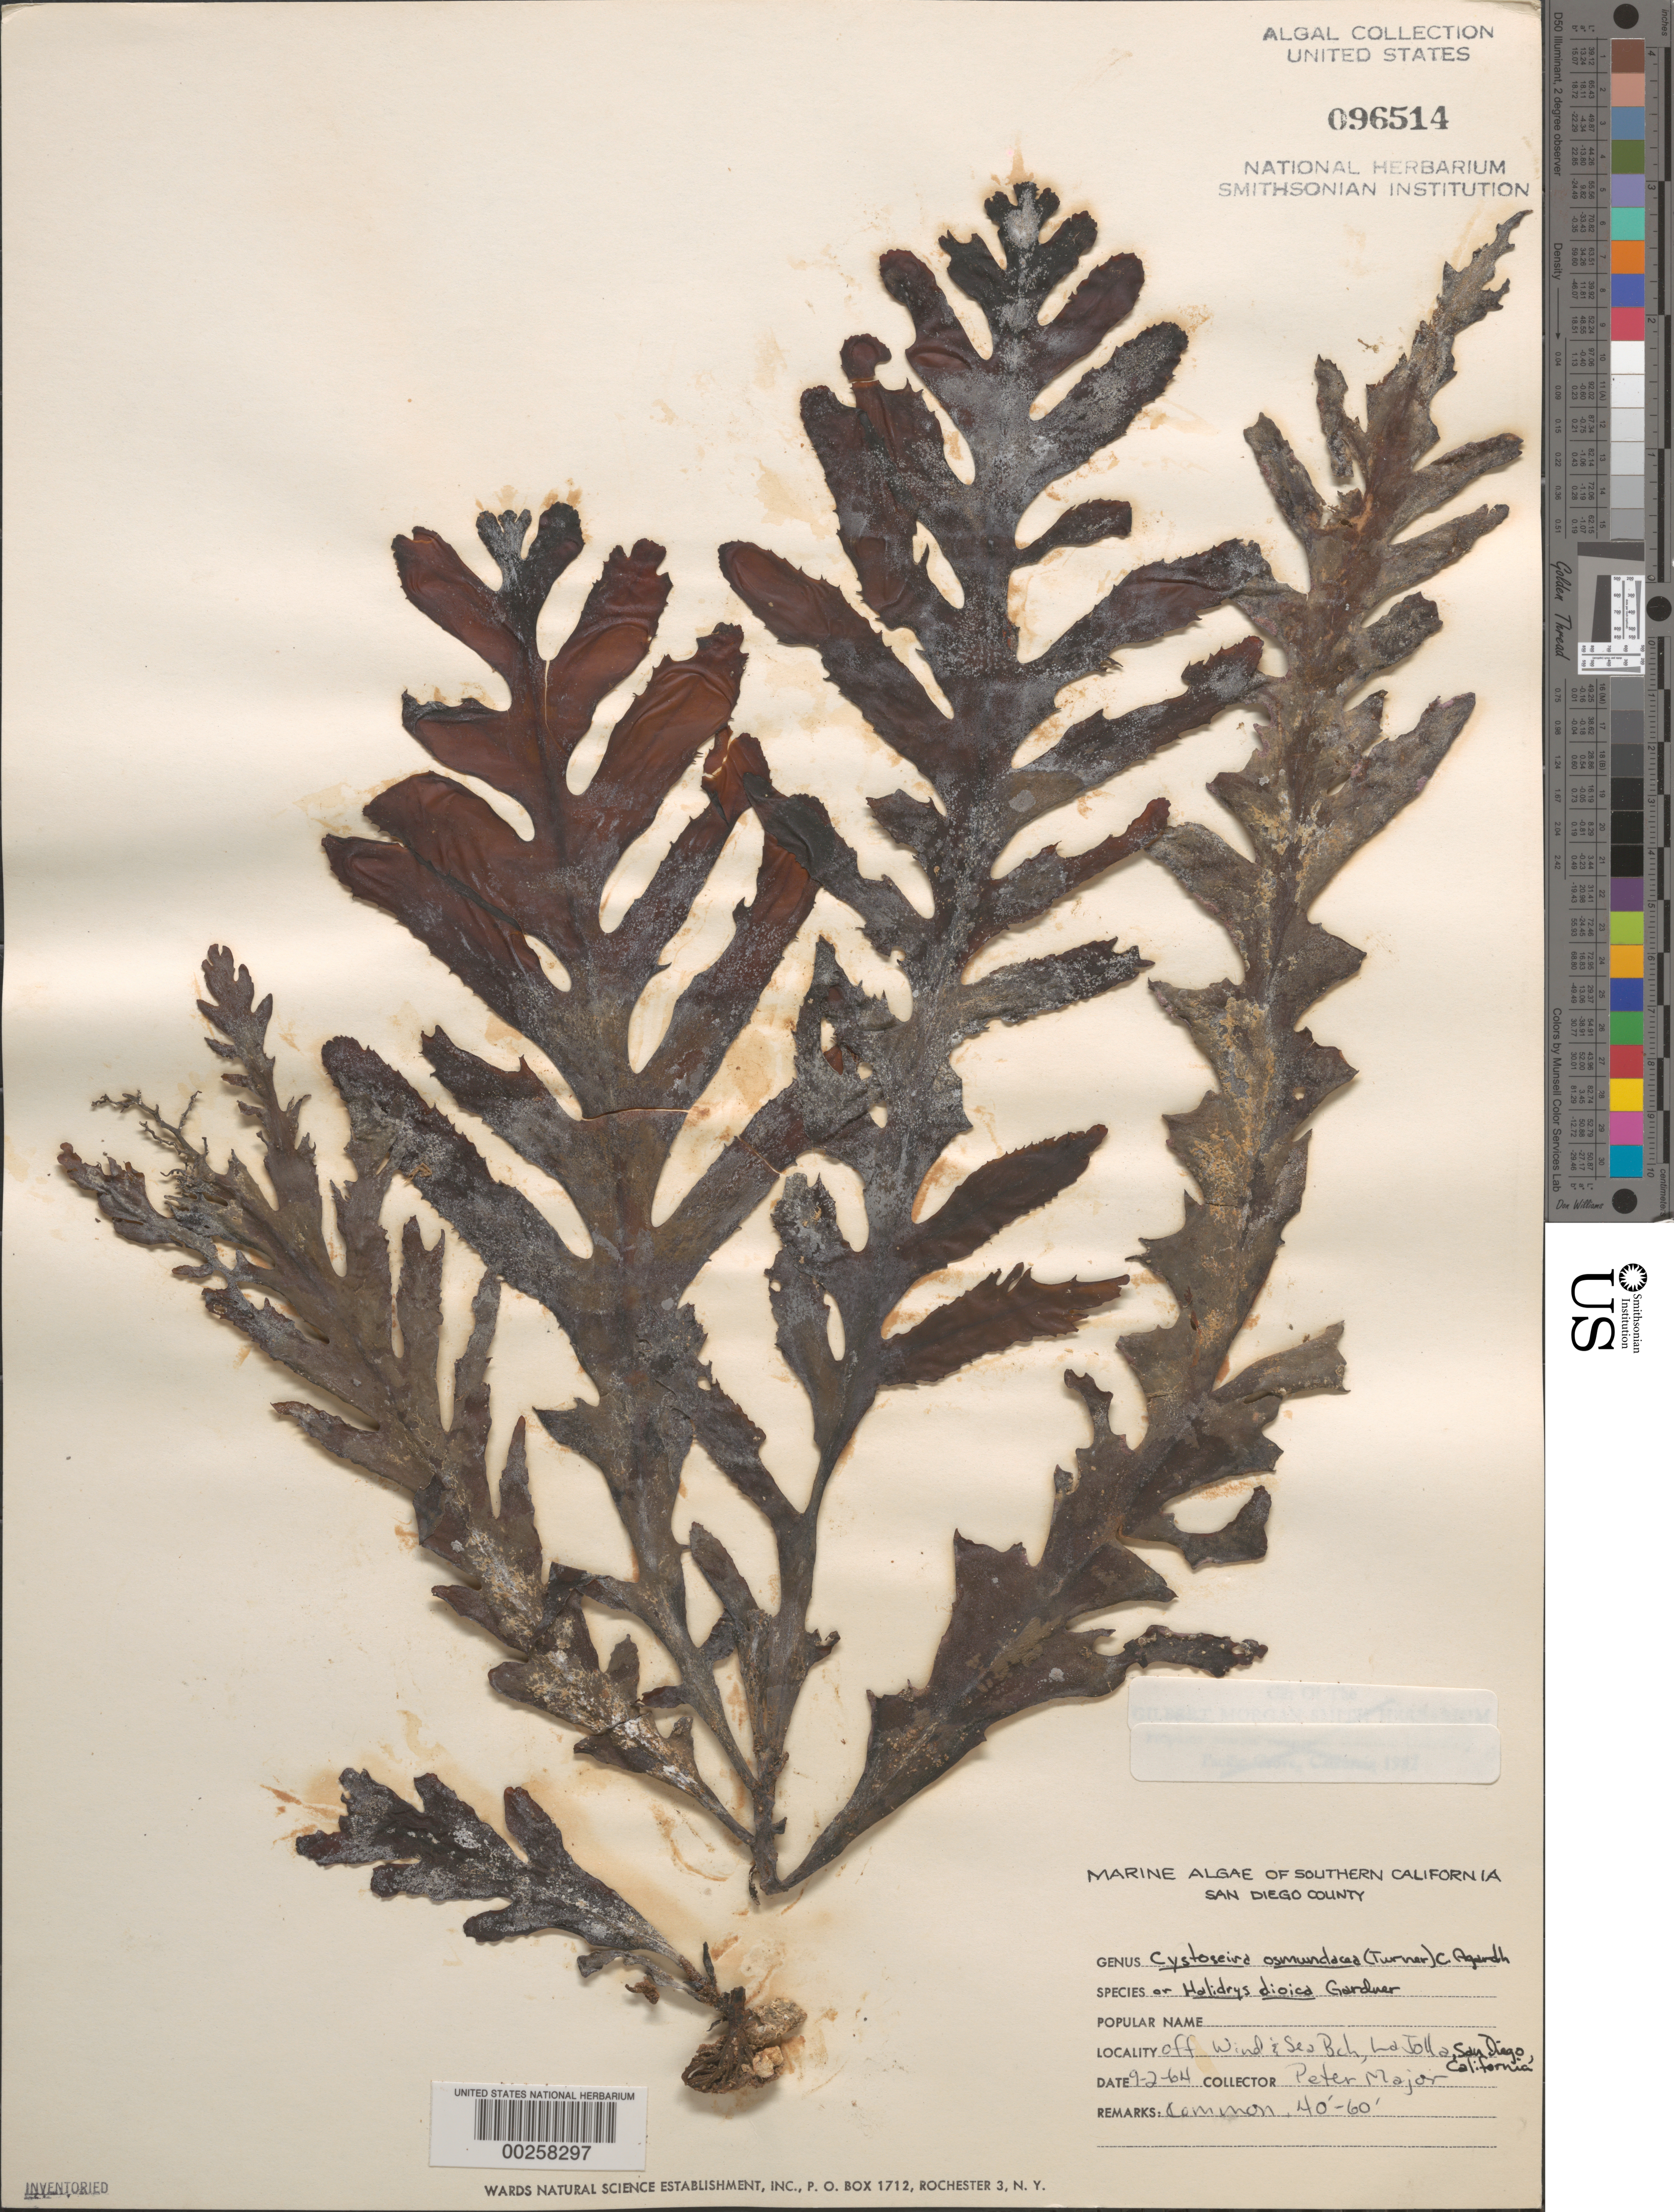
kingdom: Chromista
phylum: Ochrophyta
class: Phaeophyceae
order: Fucales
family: Sargassaceae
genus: Cystoseira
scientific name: Cystoseira osmundacea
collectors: P. Major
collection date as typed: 02 Sep 1964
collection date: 1964-09-02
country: United States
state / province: California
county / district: San Diego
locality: La Jolla, off Wind and Sea Beach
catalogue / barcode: US 96514